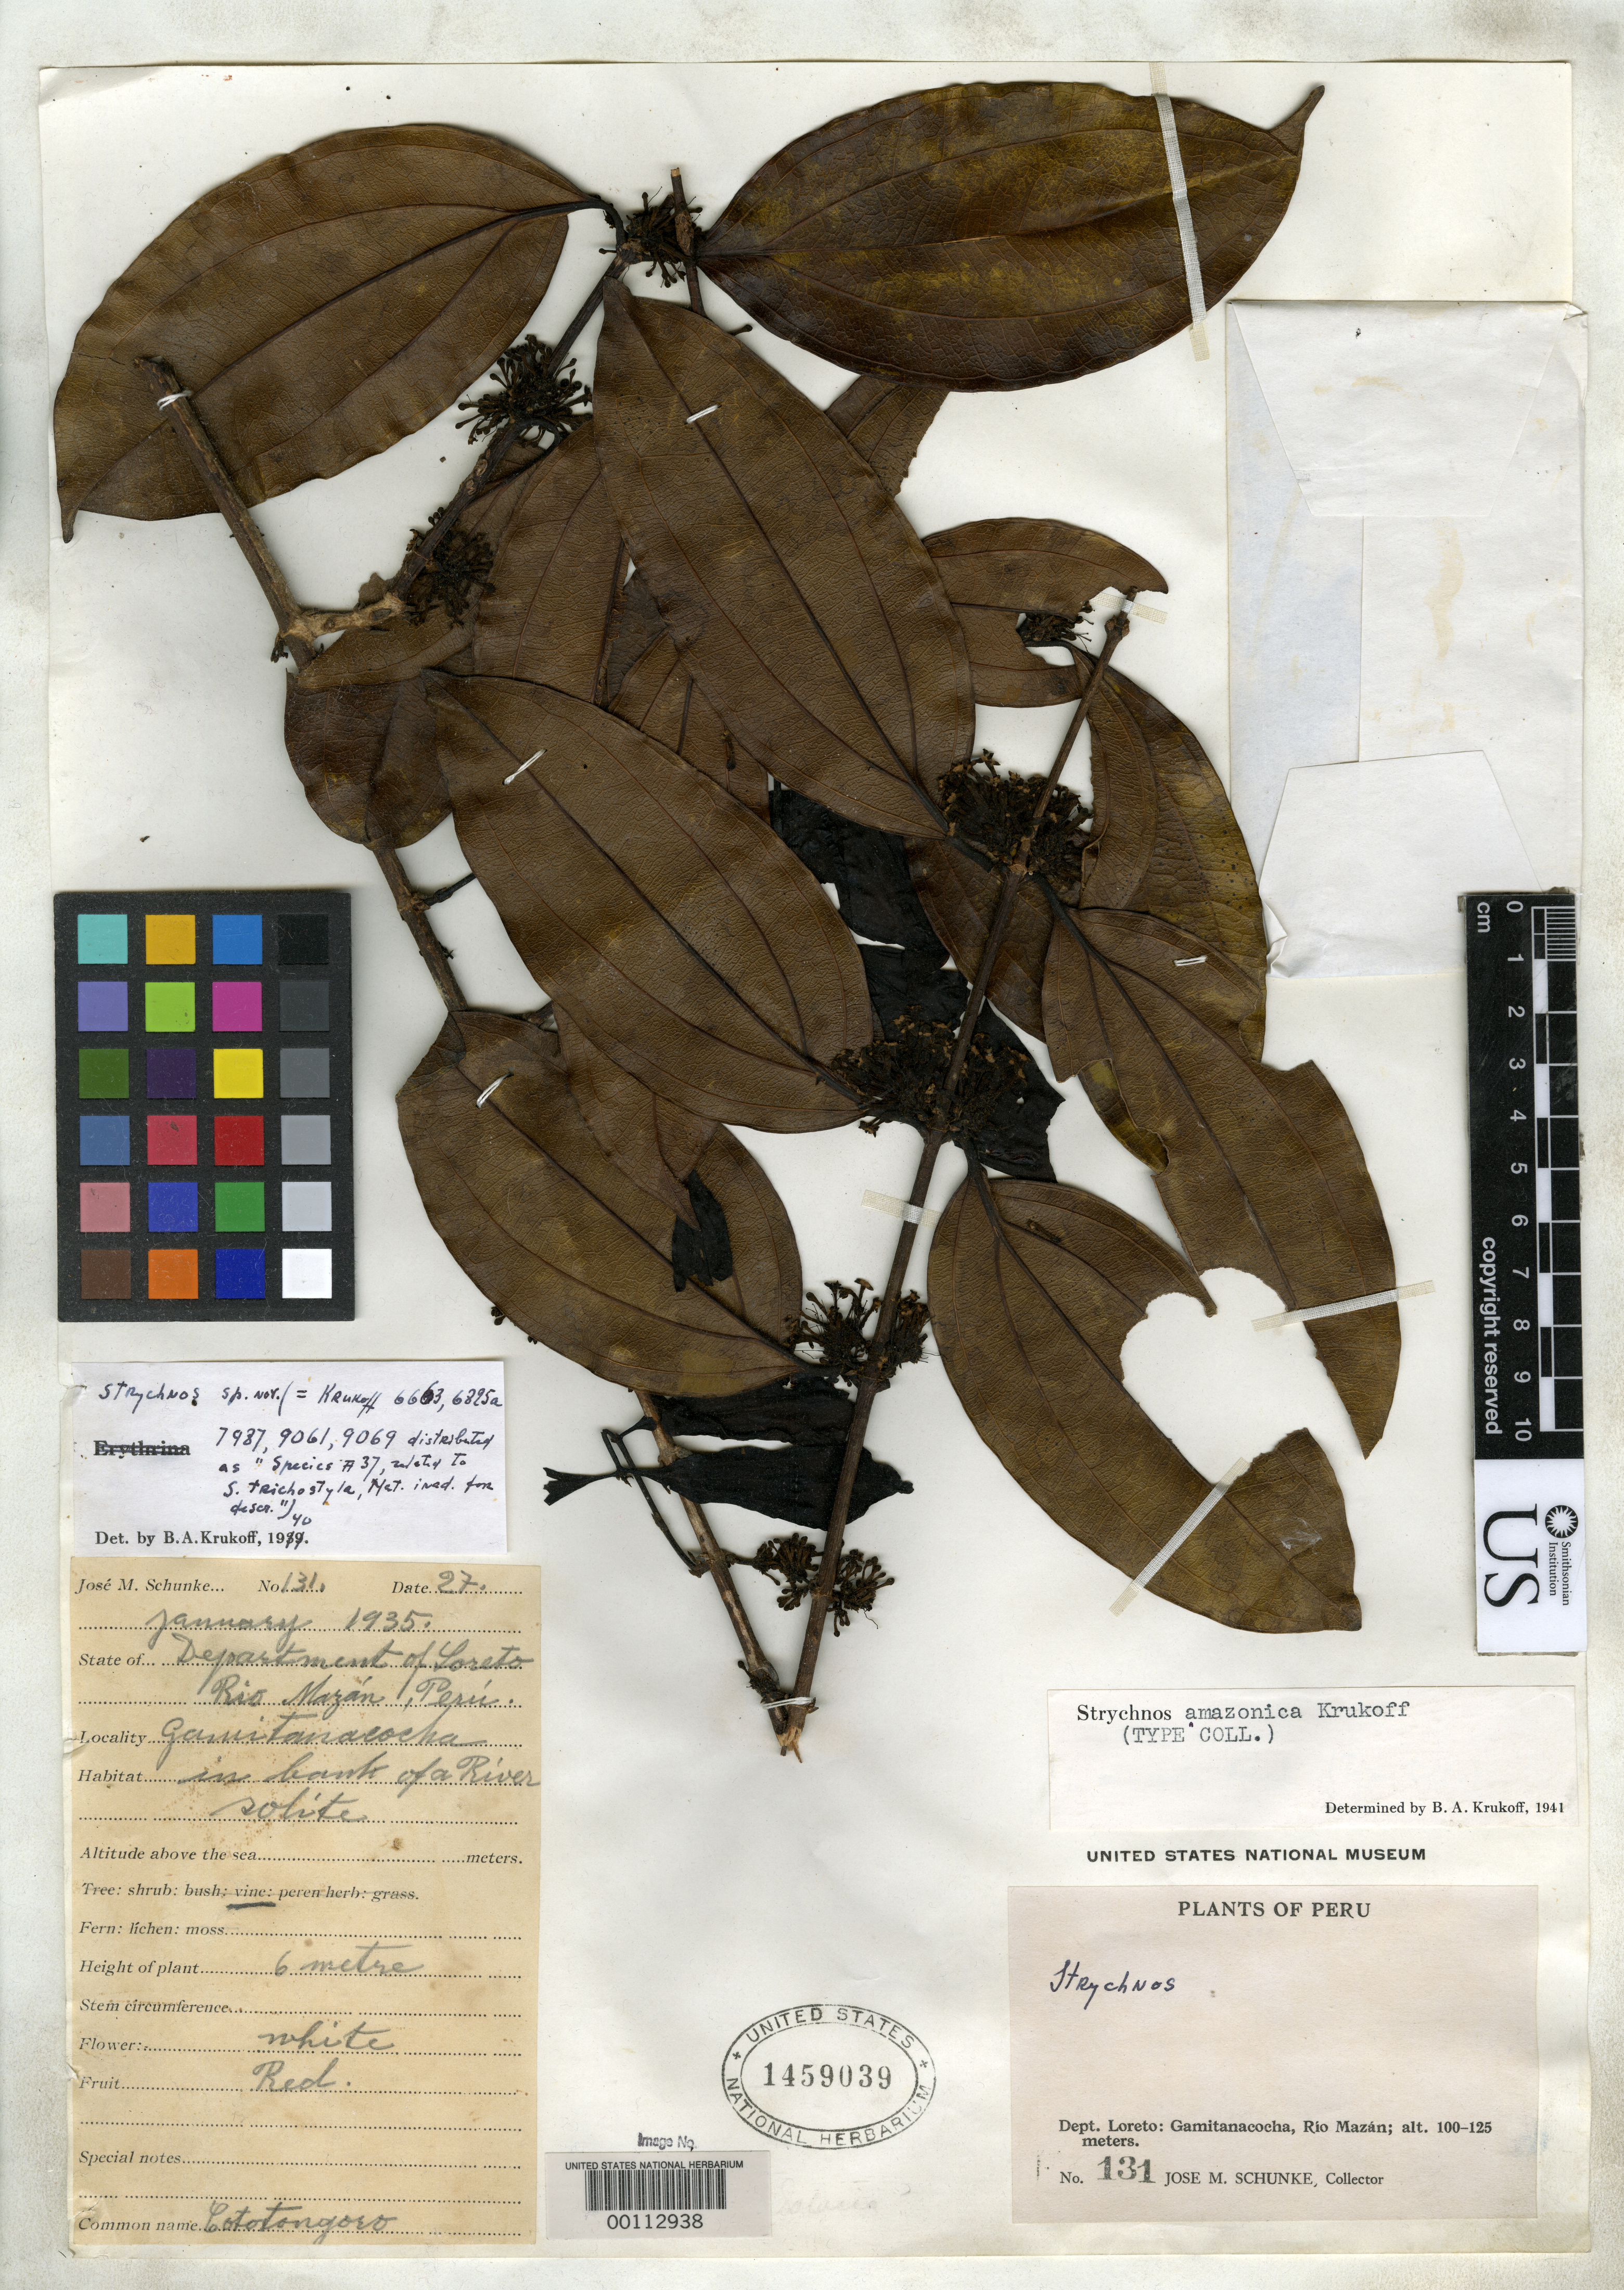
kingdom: Plantae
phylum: Tracheophyta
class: Magnoliopsida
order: Gentianales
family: Loganiaceae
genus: Strychnos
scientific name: Strychnos amazonica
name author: Krukoff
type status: Isotype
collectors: J. M. Schunke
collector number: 131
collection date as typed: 27 Jan 1935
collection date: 1935-01-27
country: Peru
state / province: Loreto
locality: Basin of Rio Napo.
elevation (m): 100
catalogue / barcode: US 1459039